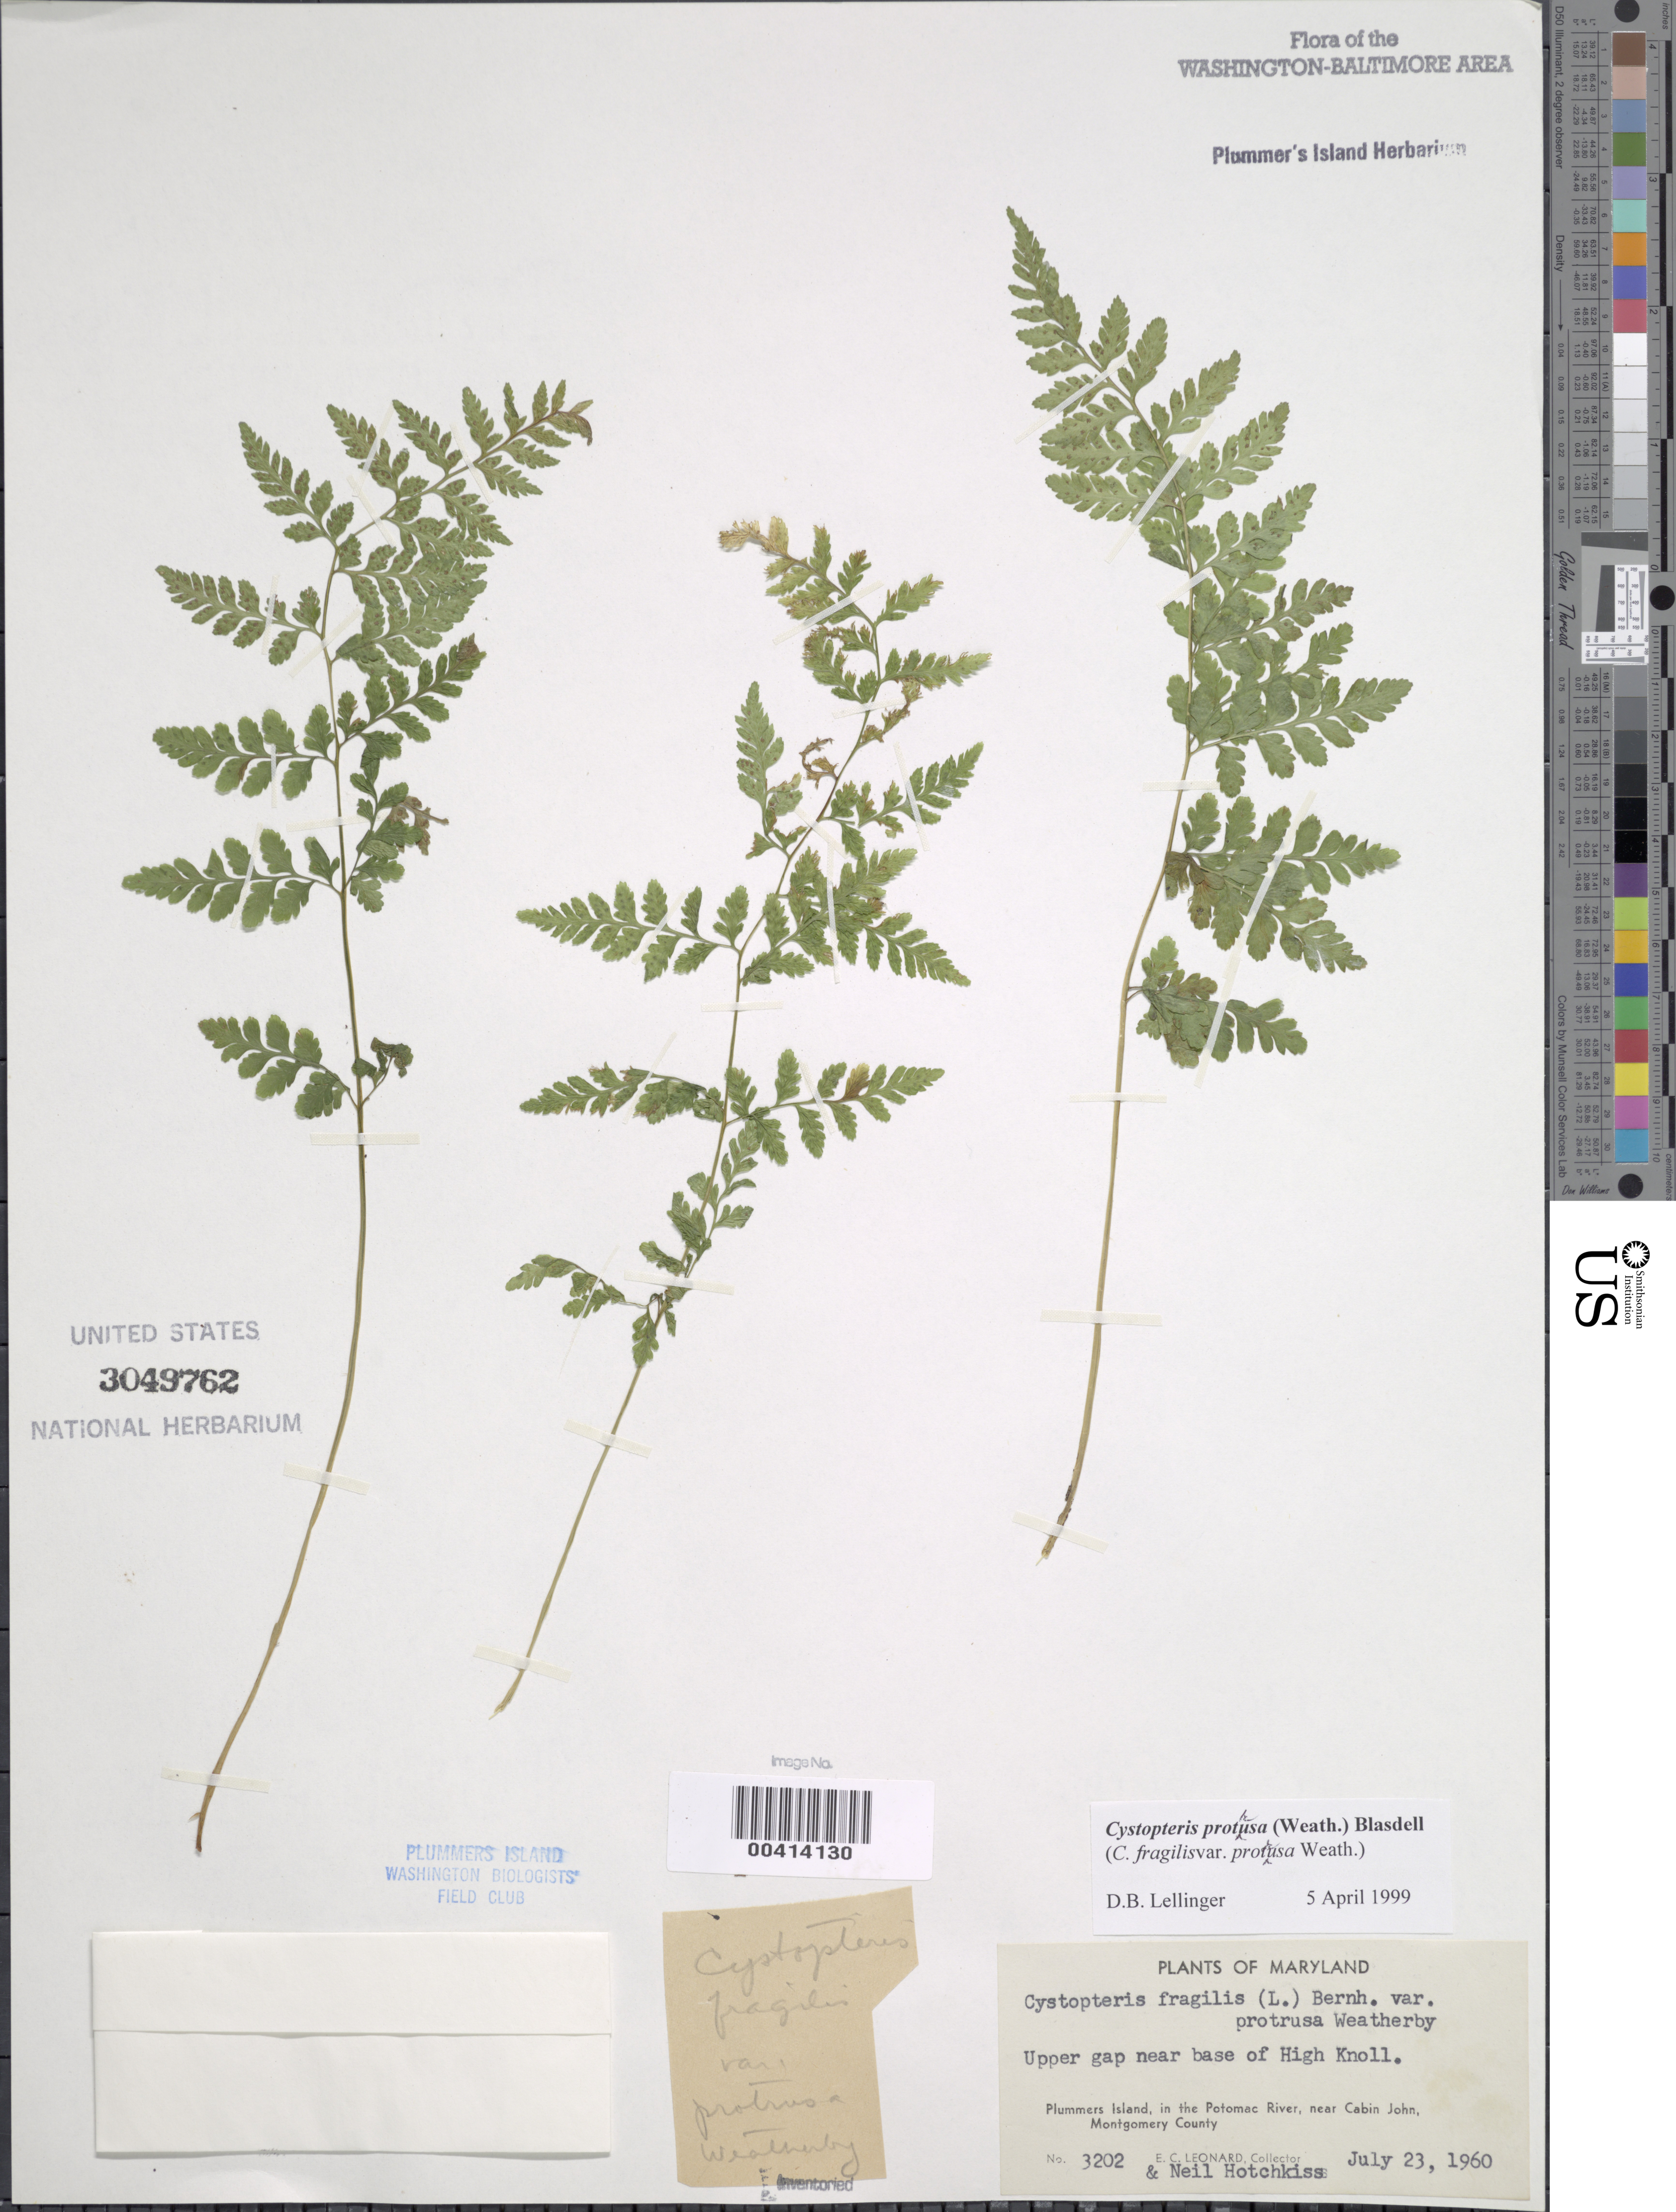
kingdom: Plantae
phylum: Tracheophyta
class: Polypodiopsida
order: Polypodiales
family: Cystopteridaceae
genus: Cystopteris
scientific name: Cystopteris utahensis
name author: Windham & Haufler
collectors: E. C. Leonard & N. Hotchkiss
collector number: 3202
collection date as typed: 23 Jul 1960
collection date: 1960-07-23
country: United States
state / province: Maryland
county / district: Montgomery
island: Plummers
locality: Plummer's Island; upper Gap near base of High Knoll Plummers Island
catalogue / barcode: US 3049762